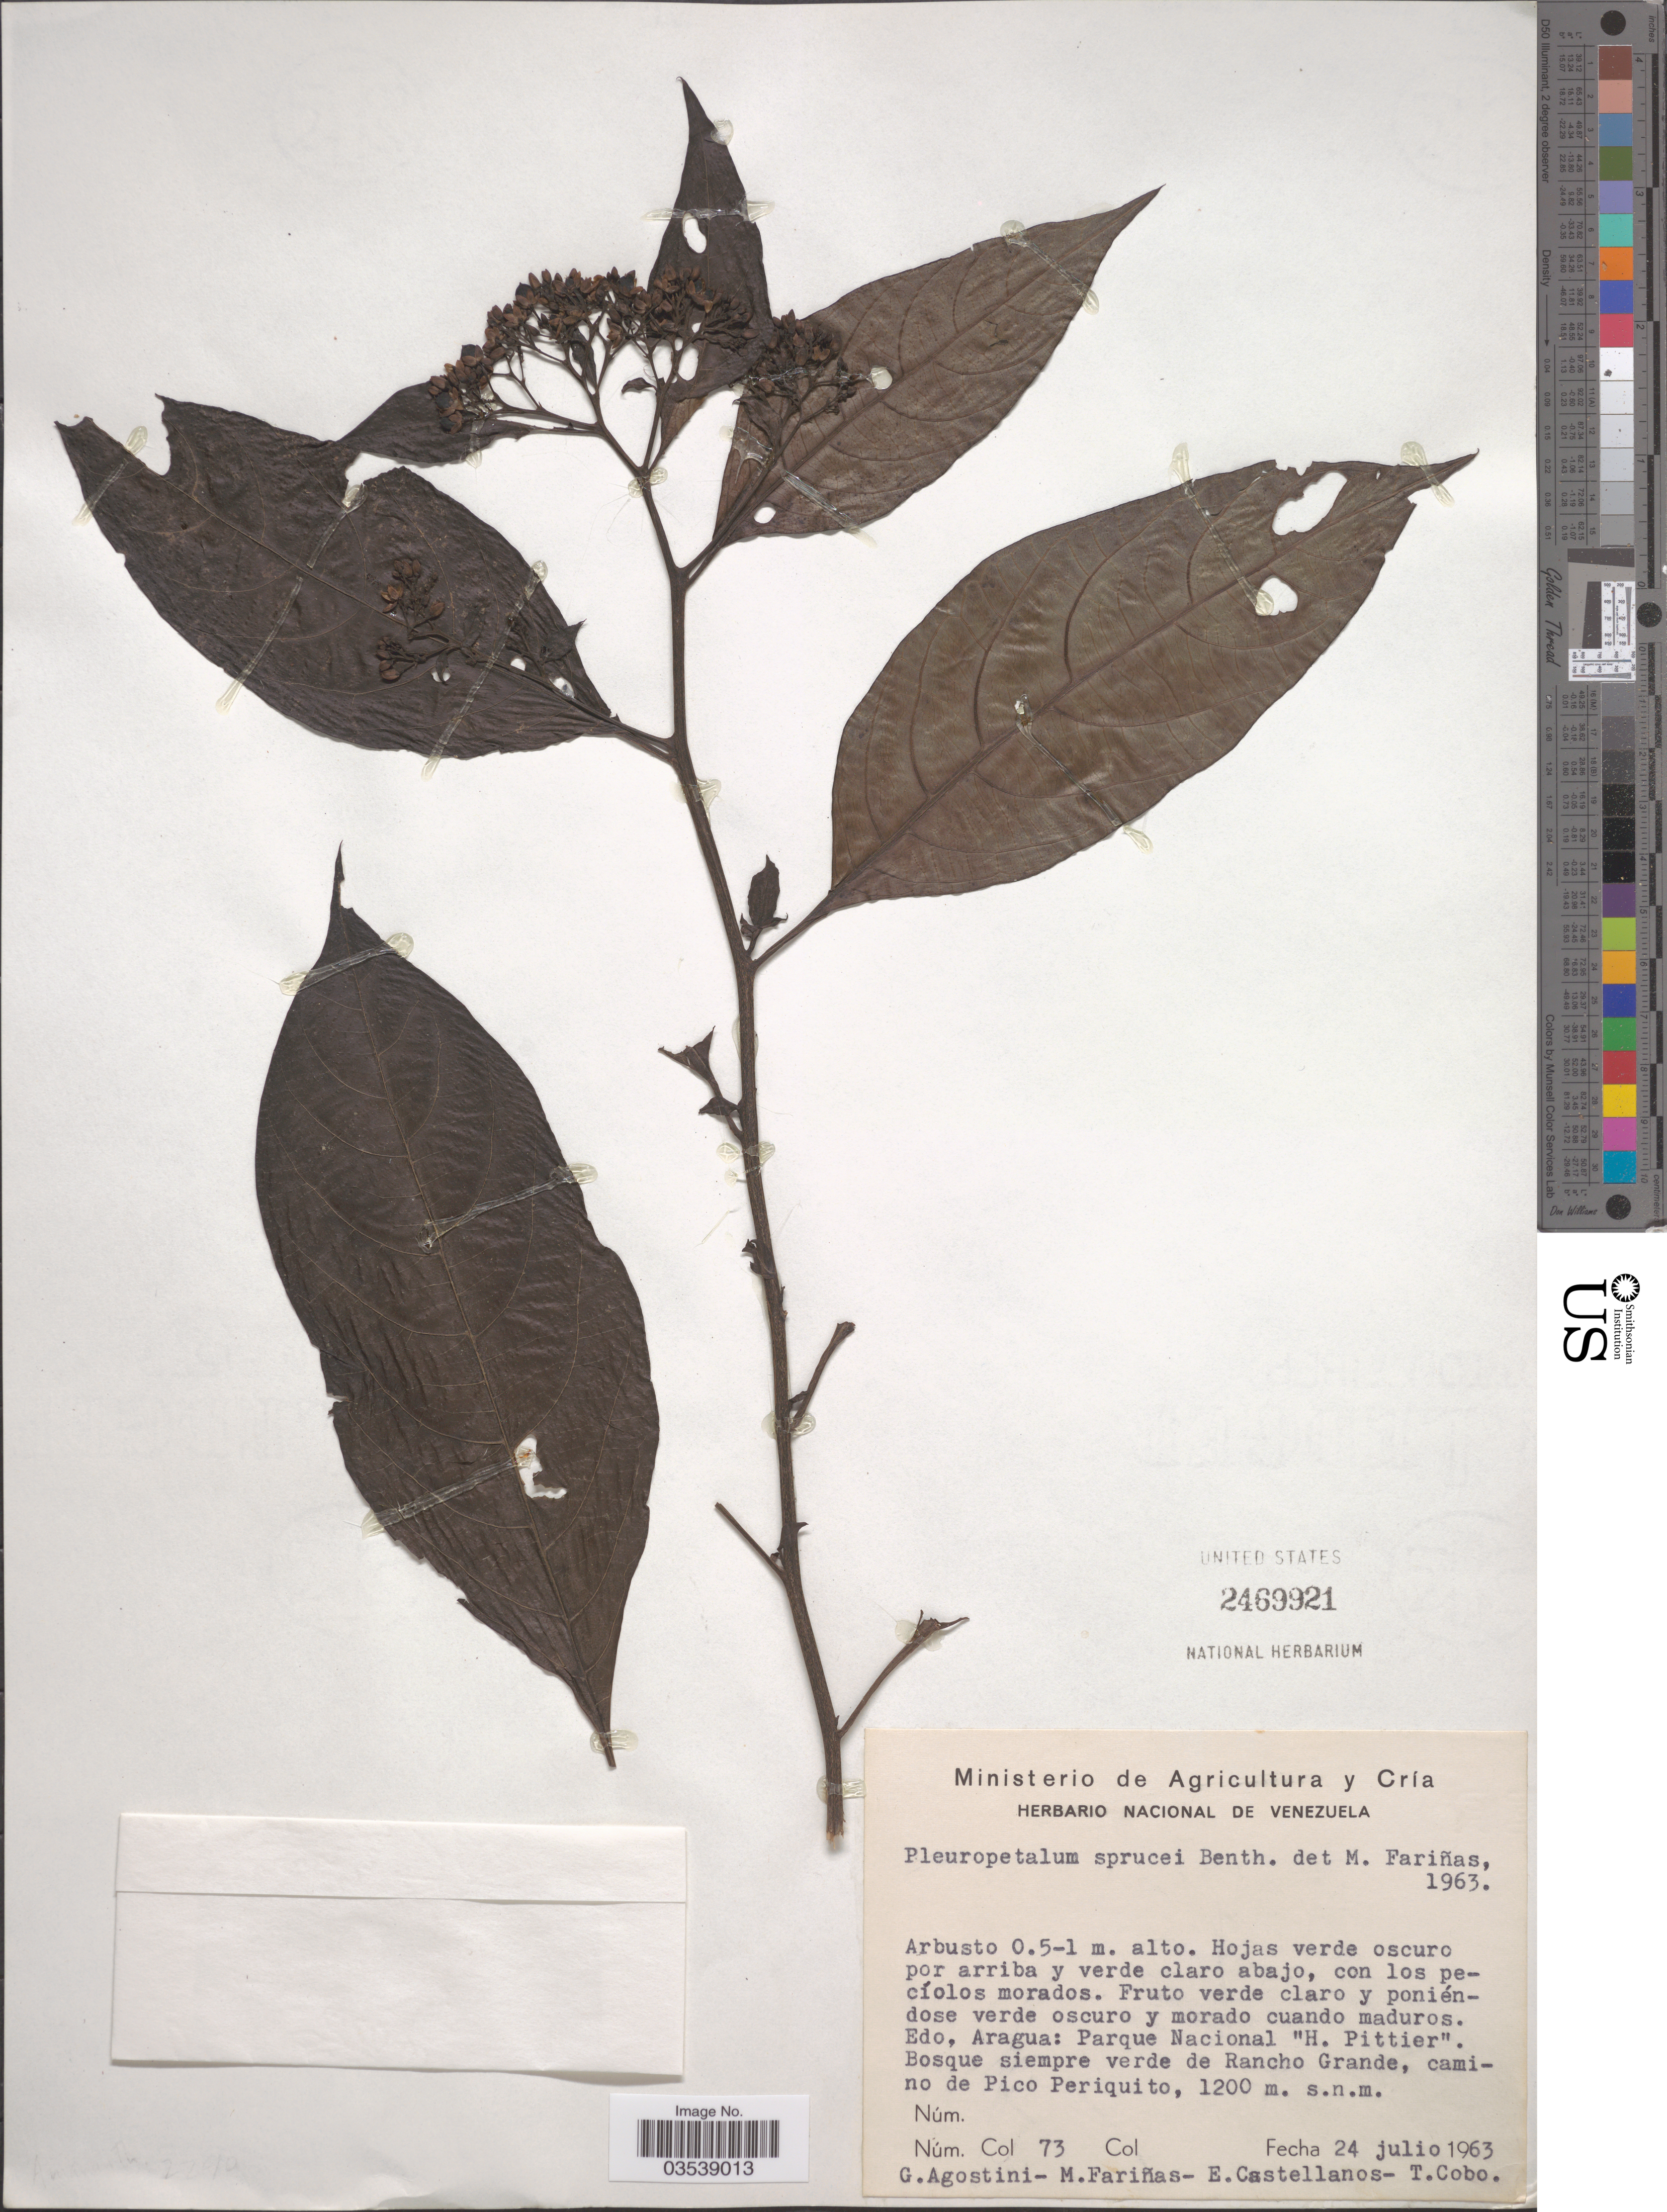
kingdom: Plantae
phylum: Tracheophyta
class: Magnoliopsida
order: Caryophyllales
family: Amaranthaceae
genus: Pleuropetalum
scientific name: Pleuropetalum sprucei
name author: (Hook. f.) Standl.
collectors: G. Agostini, M. Fariñas, E. Castellanos & T. Cobo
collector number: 73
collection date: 1963-07-24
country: Venezuela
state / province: Aragua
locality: Parque Nacional "H. Pittier". Bosque siempre verde de Rancho Grande, camino de Pico Periquito.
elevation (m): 1200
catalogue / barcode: US 2469921